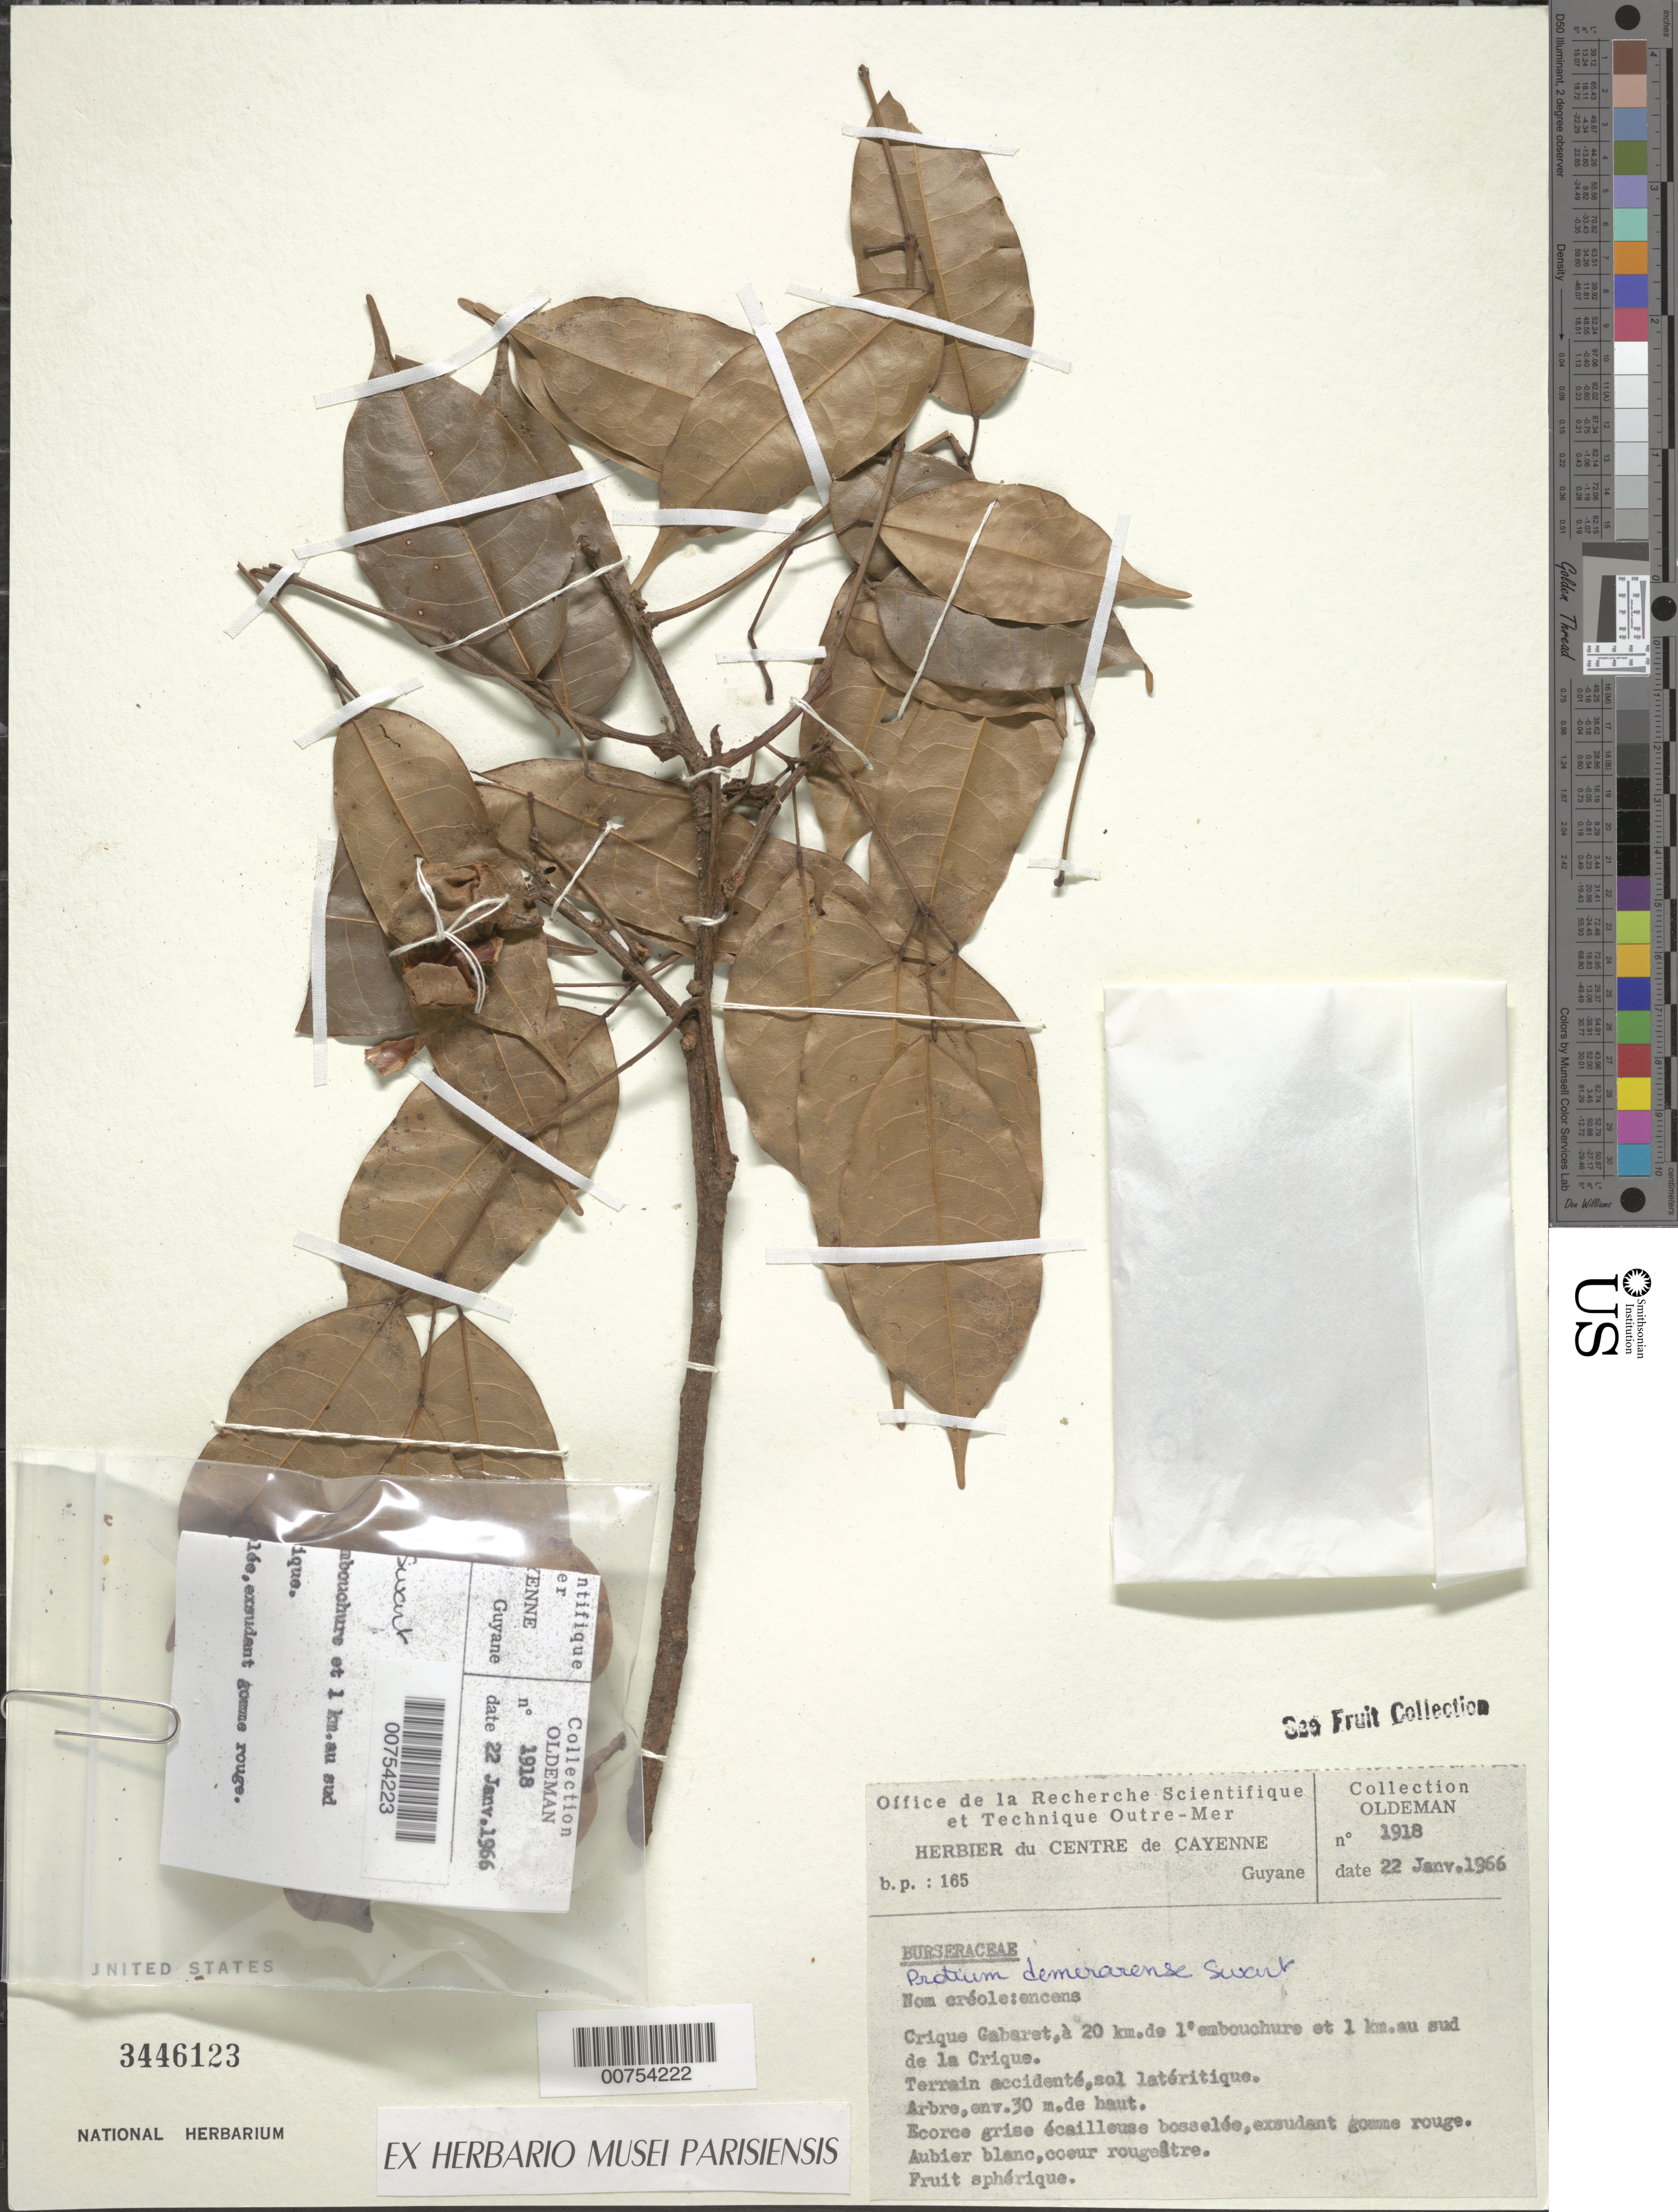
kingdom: Plantae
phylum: Tracheophyta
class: Magnoliopsida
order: Sapindales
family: Burseraceae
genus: Protium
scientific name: Protium demerarense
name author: Swart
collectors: -- Oldeman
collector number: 1918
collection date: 1966-01-22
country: French Guiana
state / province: Cayenne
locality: Crique Gabaret, à 20 km. de l'embouchure et 1 km. au sud de la Crique.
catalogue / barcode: US 3446123